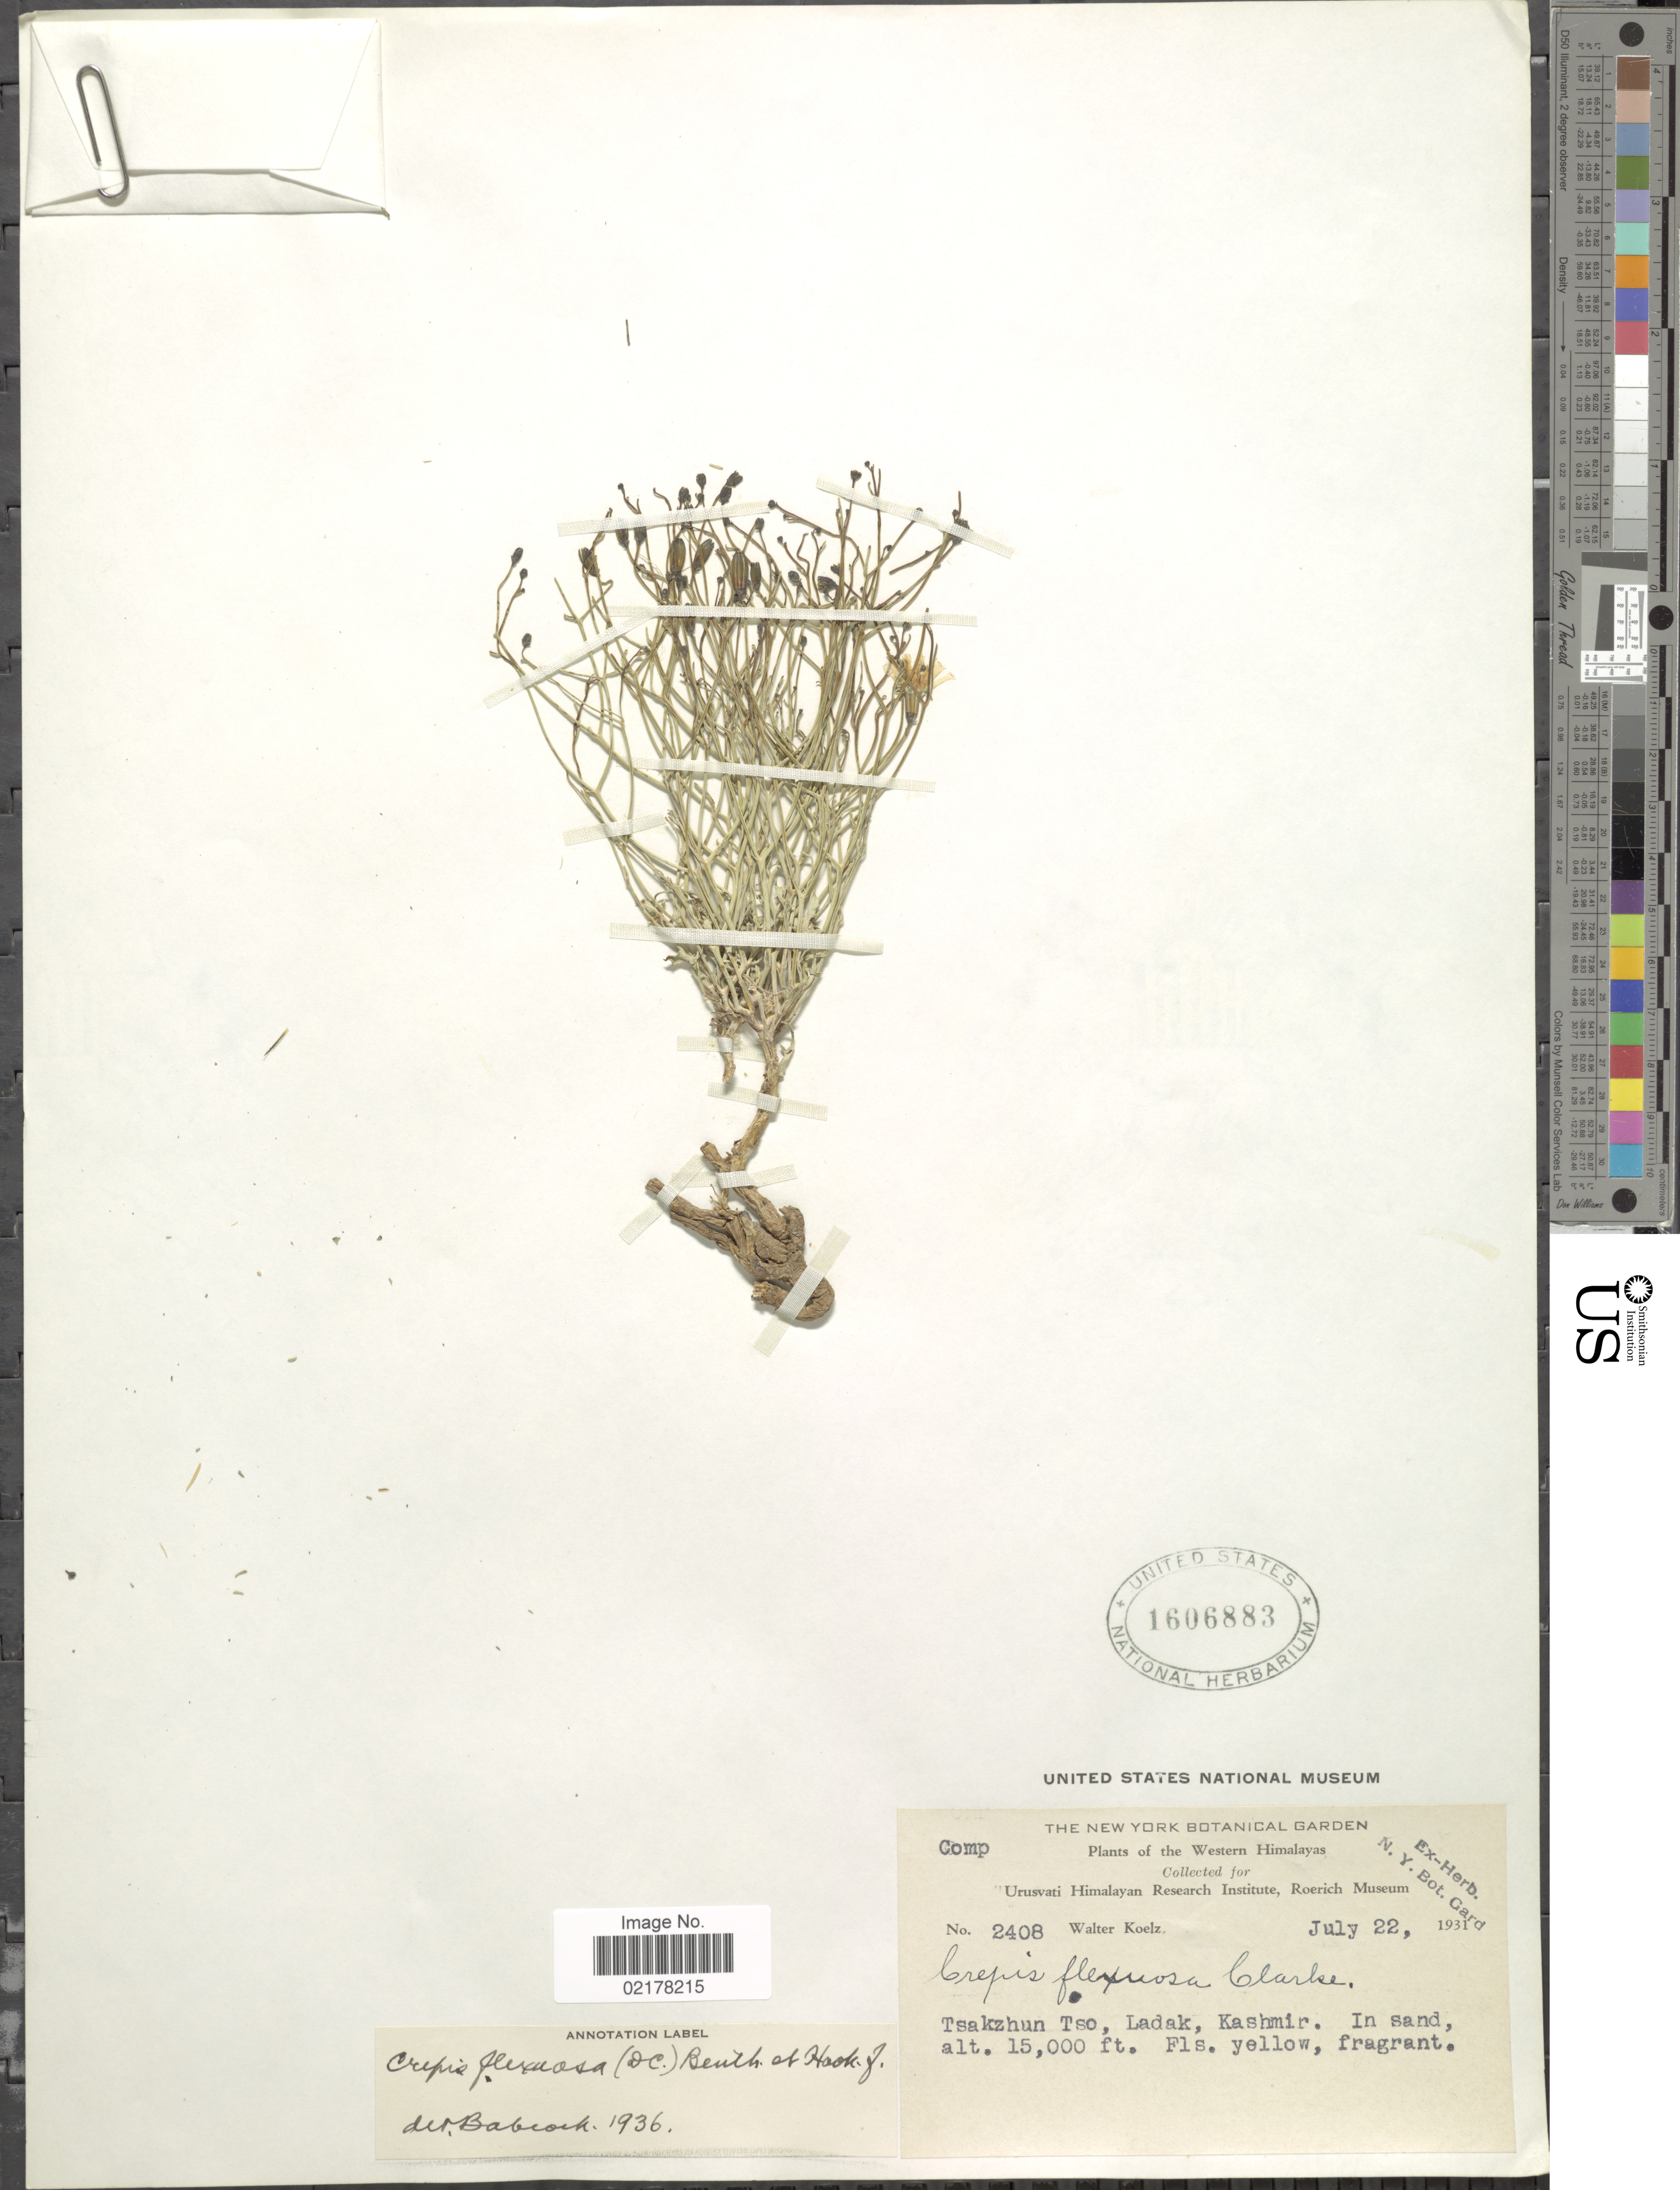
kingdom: Plantae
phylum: Tracheophyta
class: Magnoliopsida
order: Asterales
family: Asteraceae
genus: Askellia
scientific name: Askellia flexuosa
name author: (Ledeb.) W.A. Weber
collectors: W. N. Koelz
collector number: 2408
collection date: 1931-07-22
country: India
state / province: Ladakh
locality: Tsakzhun Tso, Ladak, Kashmir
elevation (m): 4572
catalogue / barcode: US 1606883